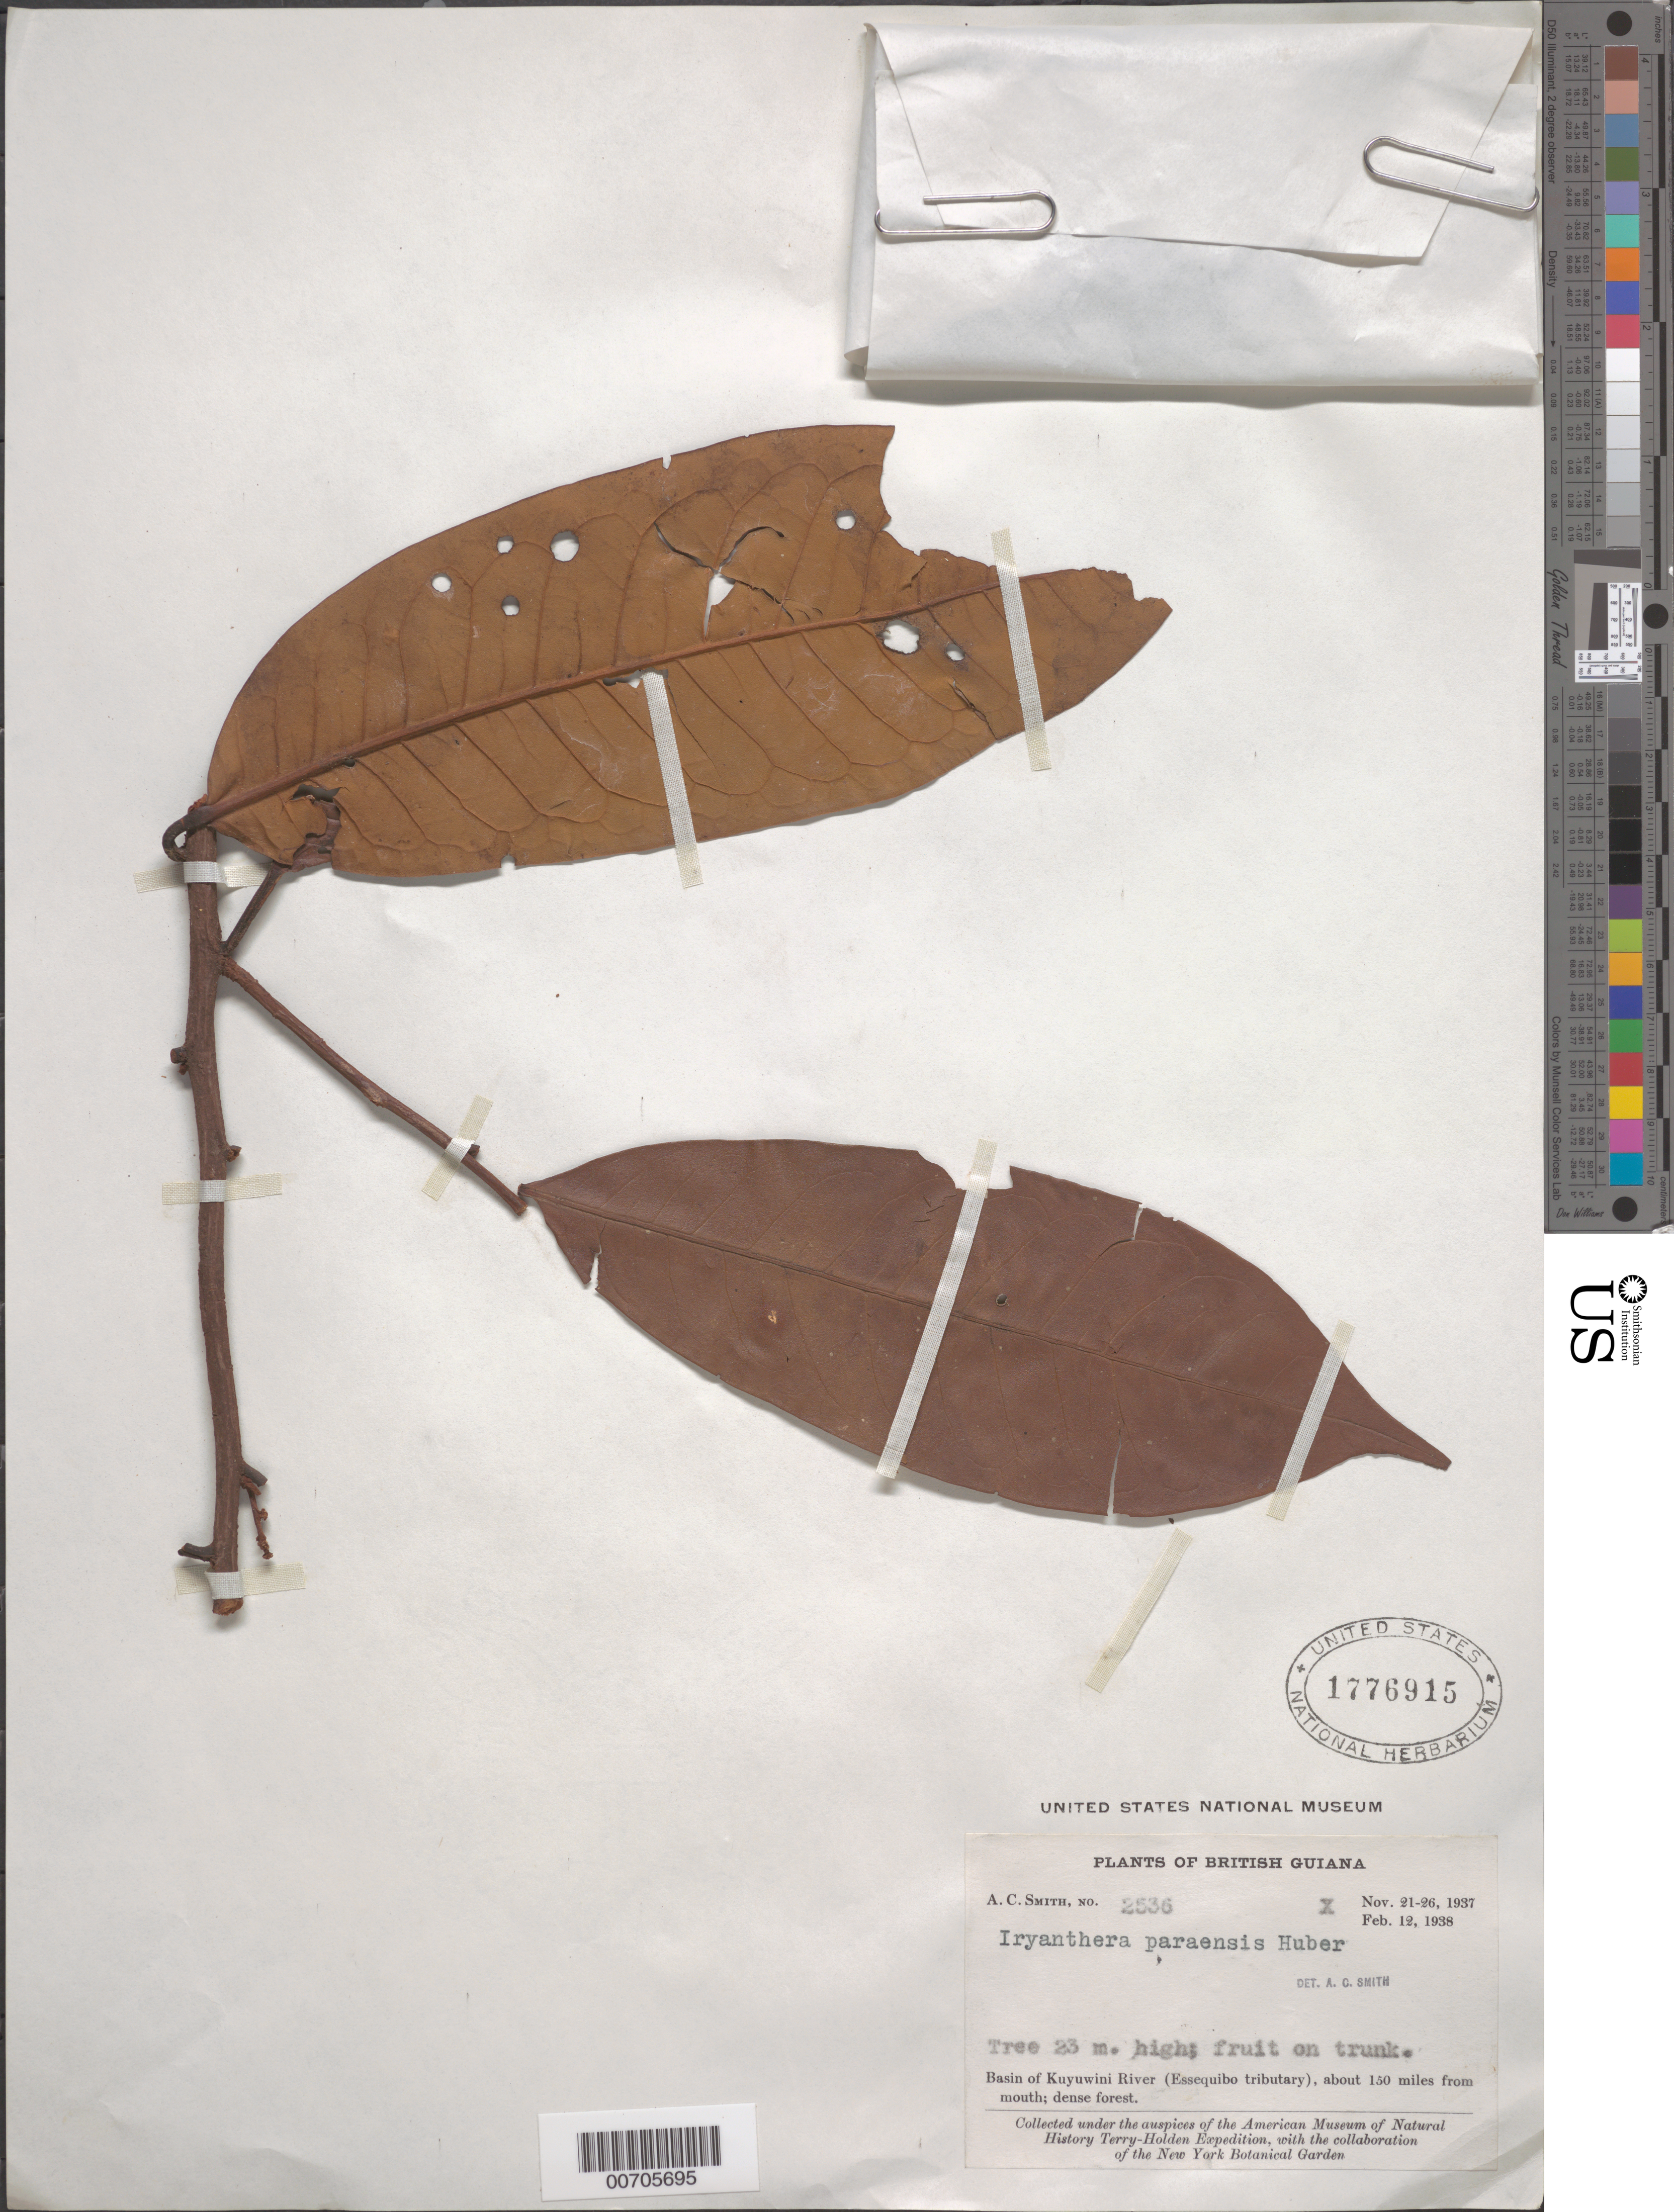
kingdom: Plantae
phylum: Tracheophyta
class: Magnoliopsida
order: Magnoliales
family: Myristicaceae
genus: Iryanthera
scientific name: Iryanthera paraensis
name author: Huber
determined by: Smith, A. C.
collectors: A. C. Smith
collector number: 2536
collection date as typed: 21-Nov-37 to 26-Nov-37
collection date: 1937-11-21/1937-11-26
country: Guyana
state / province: U. Takutu-U. Essequibo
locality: Kuyuwini River Basin (Essequibo River tributary), about 150 mi. from mouth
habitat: Dense forest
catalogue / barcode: US 1776915